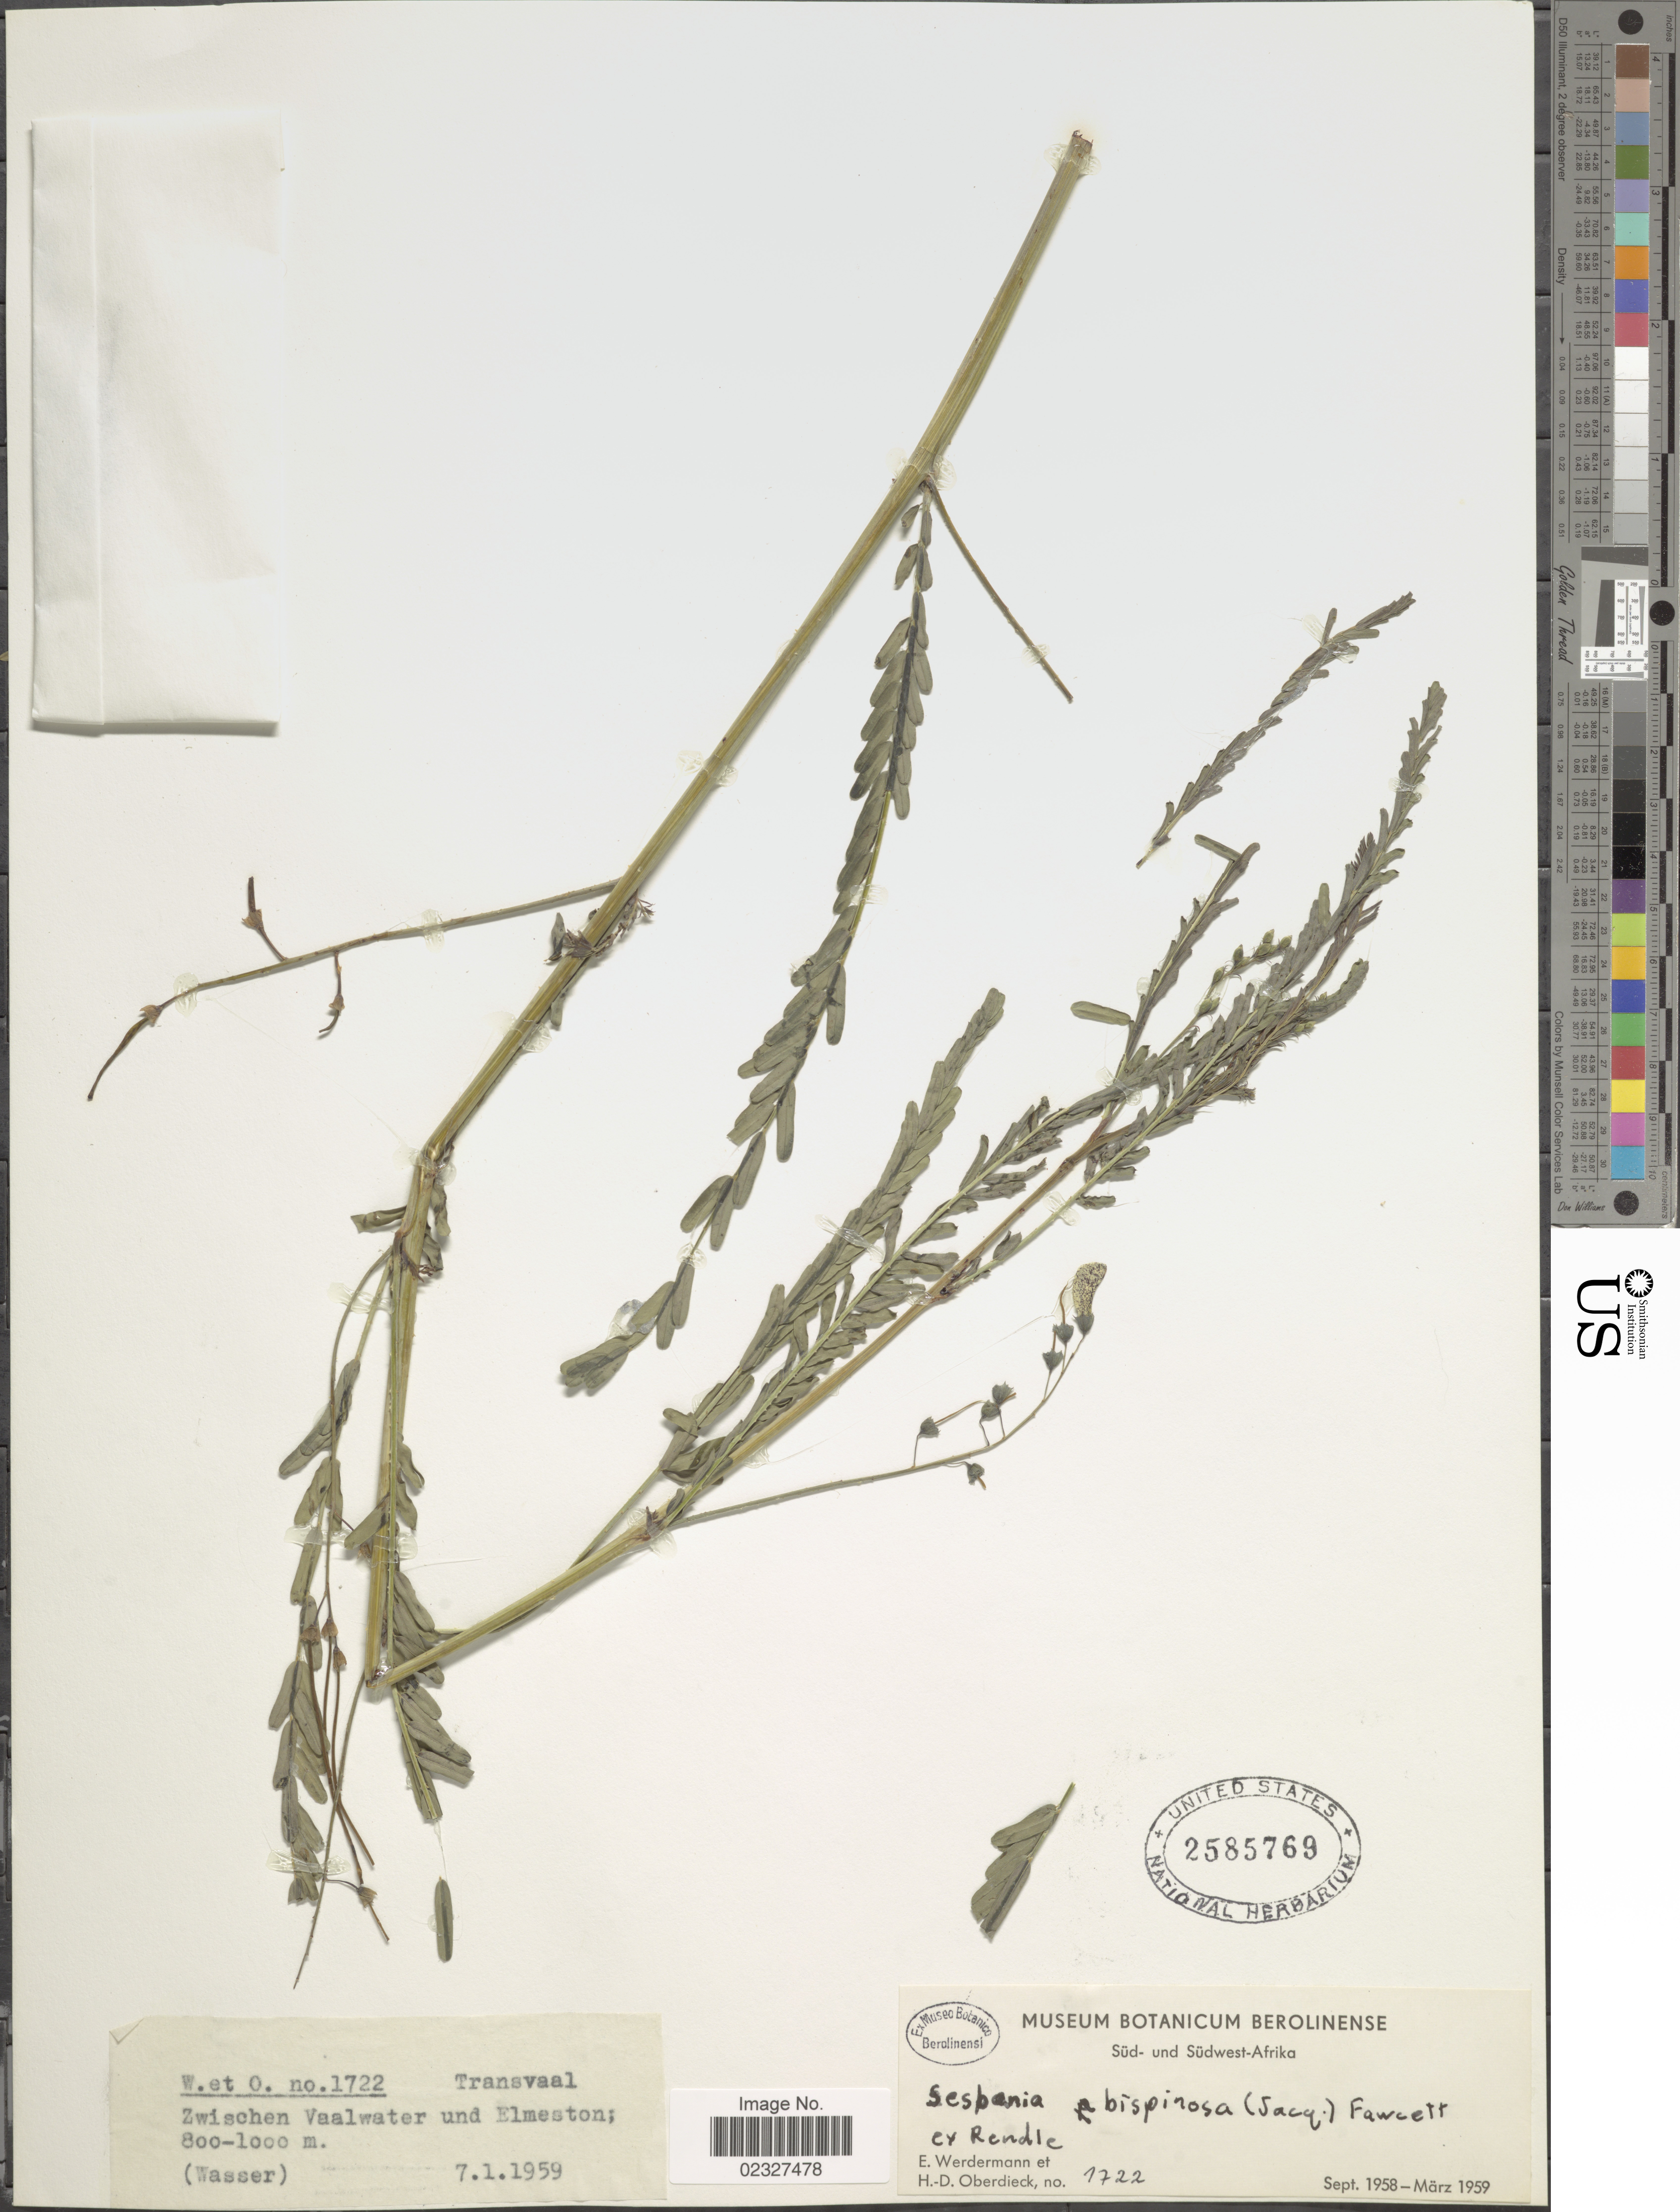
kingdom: Plantae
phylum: Tracheophyta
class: Magnoliopsida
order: Fabales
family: Fabaceae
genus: Sesbania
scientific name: Sesbania bispinosa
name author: (Jacq.) Steud.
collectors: E. Wedermann & H. Oberdieck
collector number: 1722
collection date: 1959-01-07/1959-03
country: South Africa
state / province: Limpopo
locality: Transvaal, Zwischen Vaalwater und Elmeston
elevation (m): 800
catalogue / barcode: US 2585769